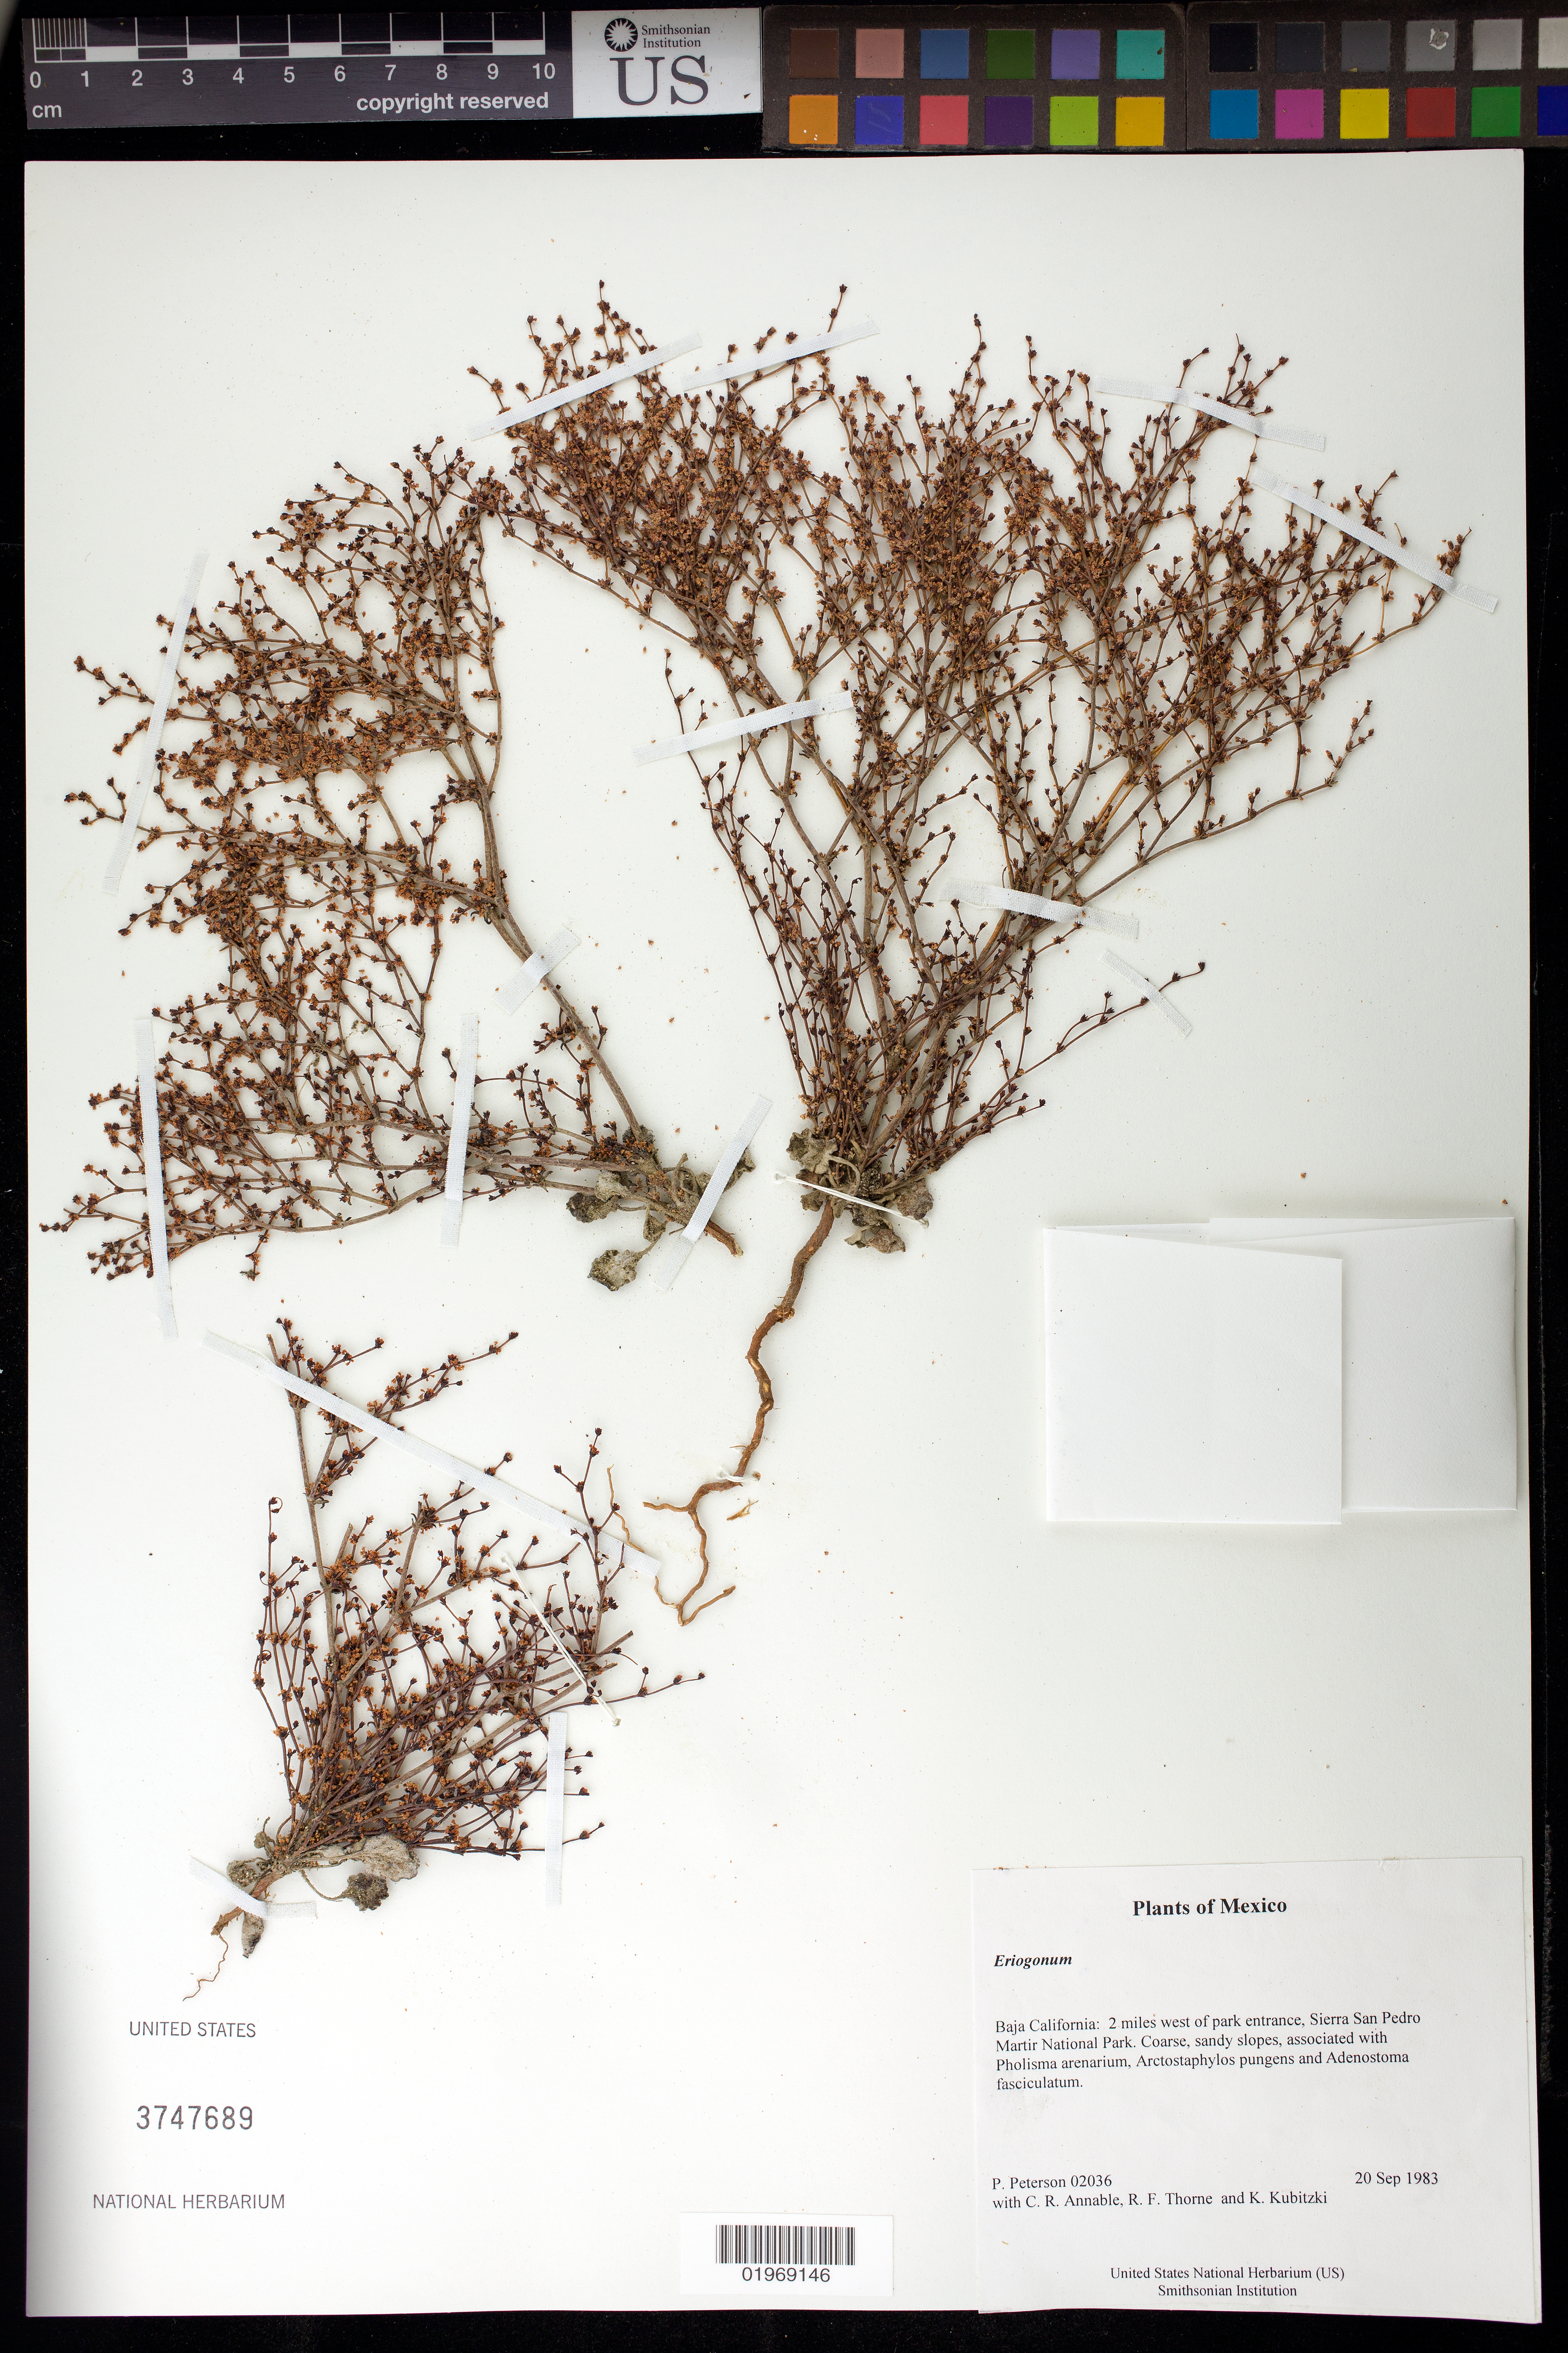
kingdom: Plantae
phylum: Tracheophyta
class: Magnoliopsida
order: Caryophyllales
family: Polygonaceae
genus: Eriogonum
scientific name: Eriogonum sp.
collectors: P. M. Peterson, C. R. Annable, R. F. Thorne & K. Kubitzki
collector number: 02036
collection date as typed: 20 Sep 1983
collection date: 1983-09-20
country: Mexico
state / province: Baja California Norte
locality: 2 miles west of park entrance, Sierra San Pedro Martir National Park.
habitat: Coarse, sandy slopes, associated with Pholisma arenarium, Arctostaphylos pungens and Adenostoma fasciculatum.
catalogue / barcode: US 3747689